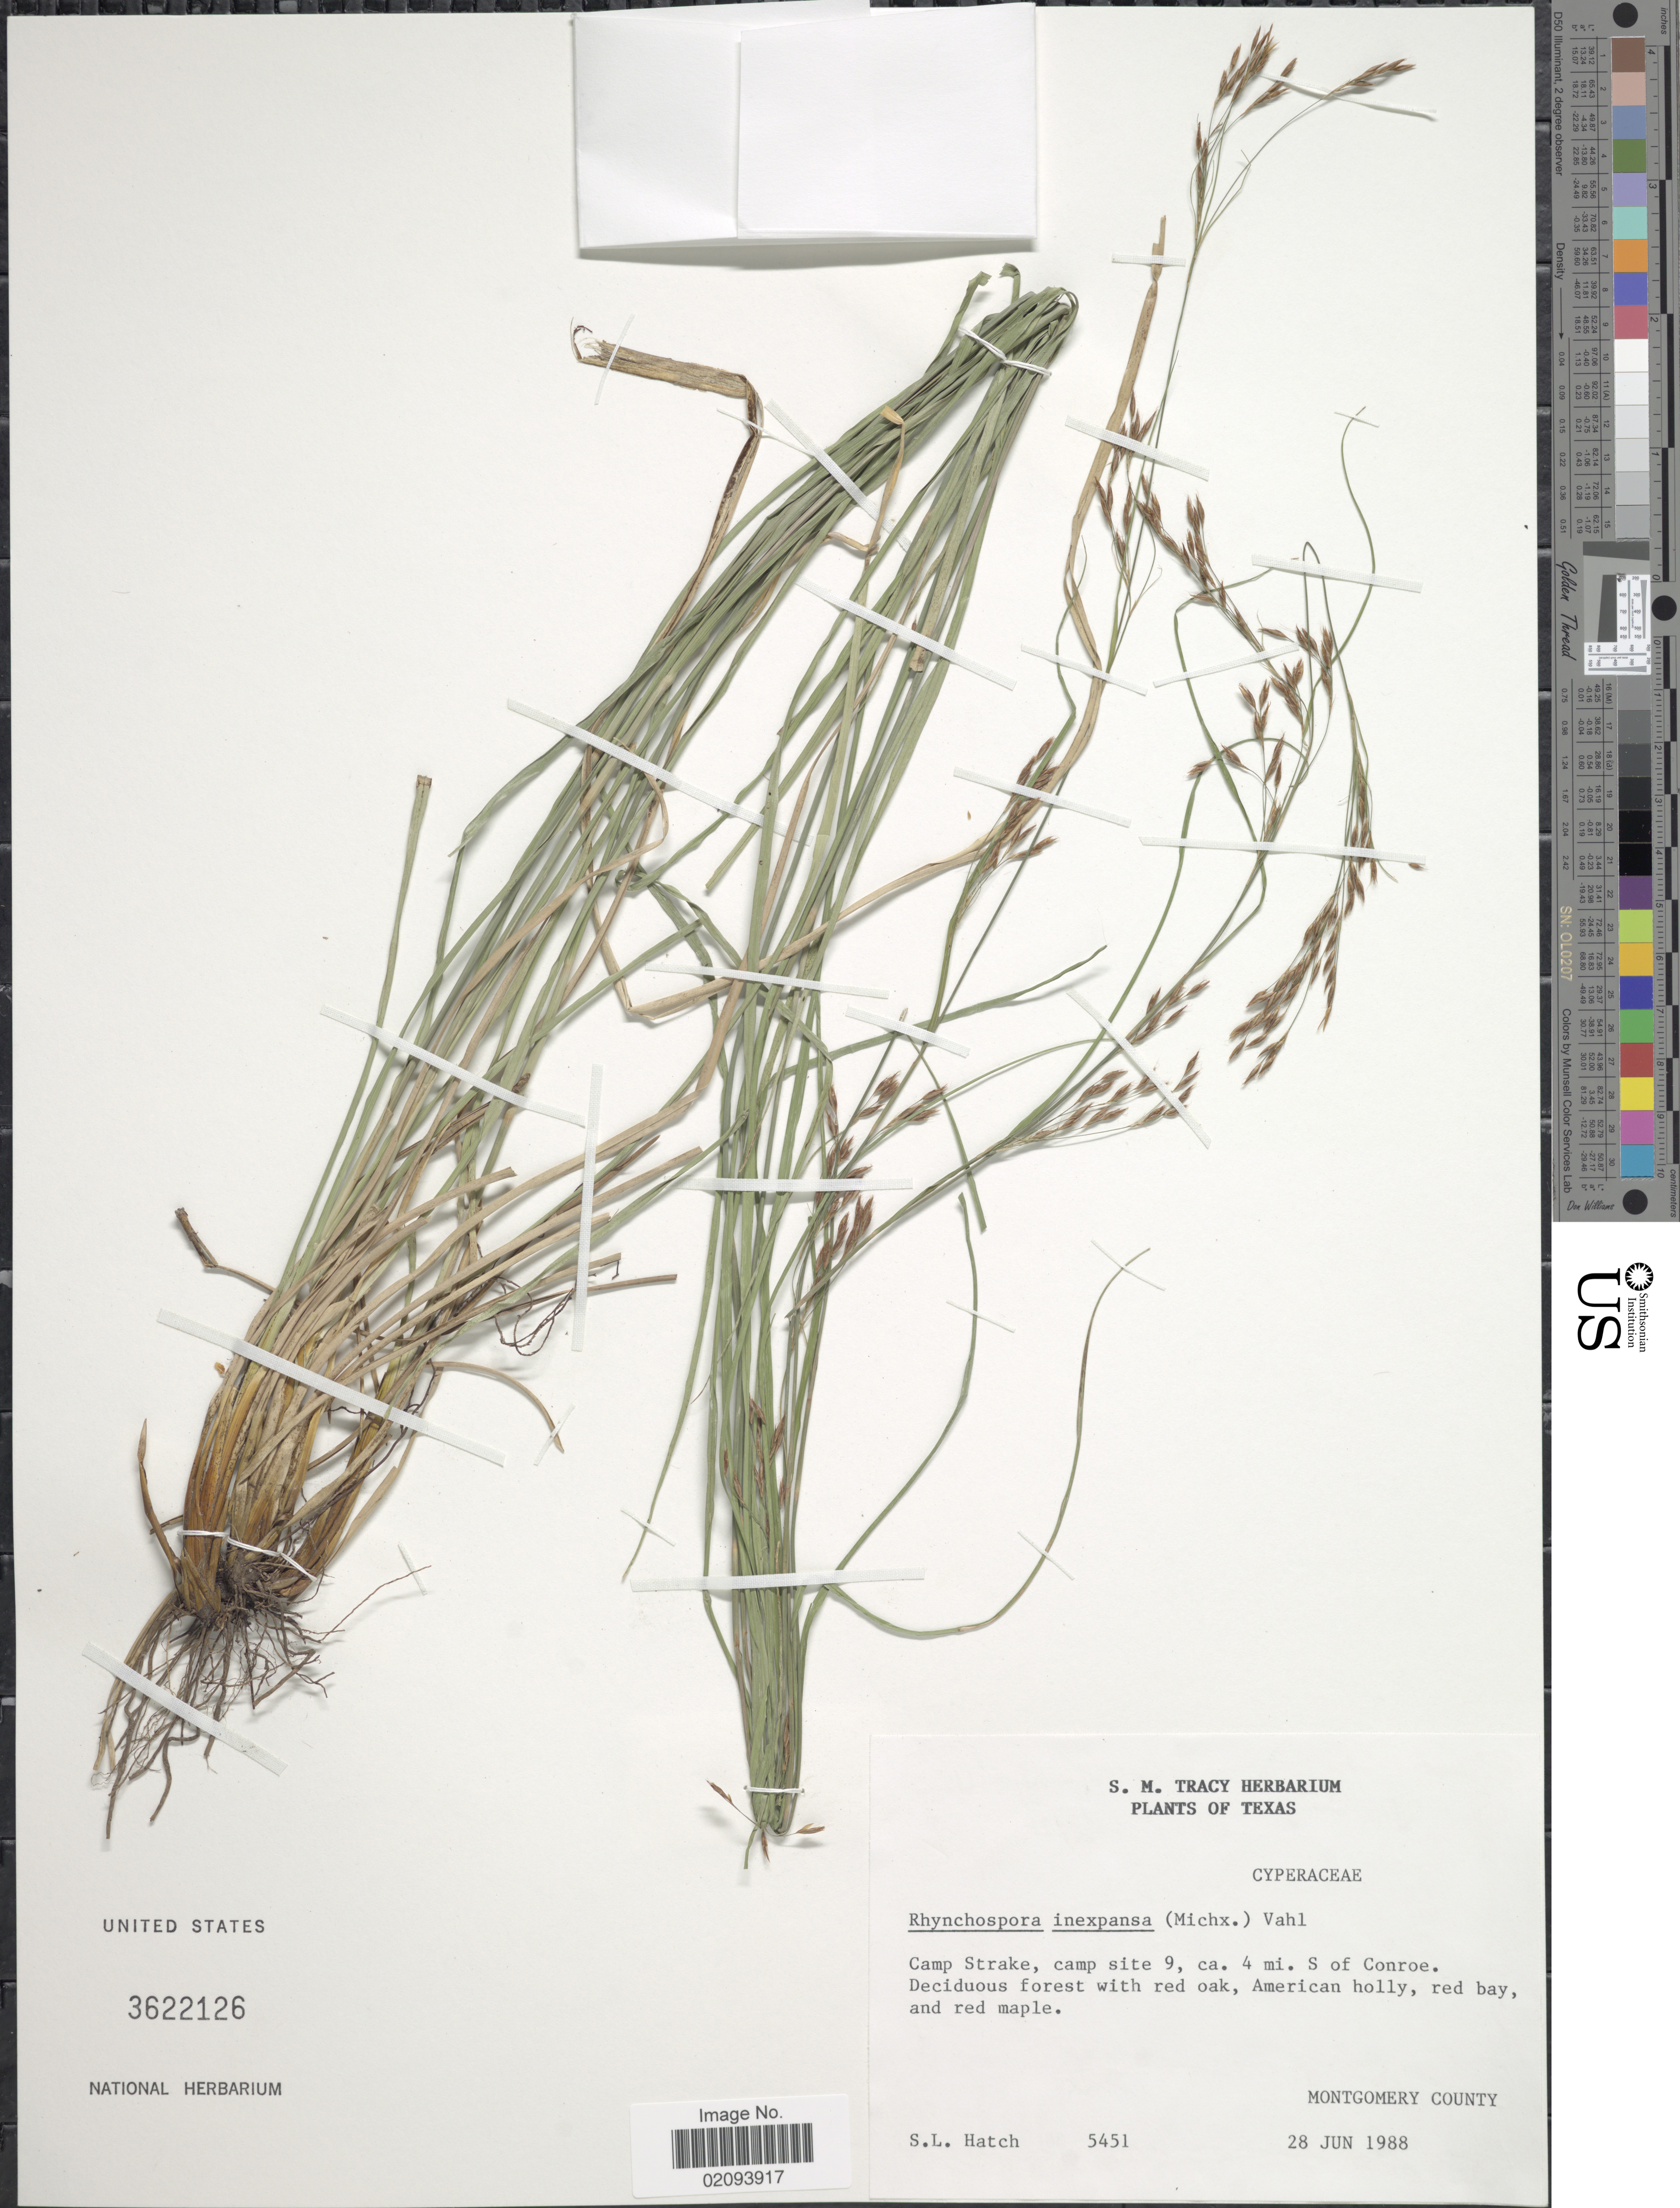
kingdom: Plantae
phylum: Tracheophyta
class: Liliopsida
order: Poales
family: Cyperaceae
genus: Rhynchospora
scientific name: Rhynchospora inexpansa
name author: (Michx.) Vahl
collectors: S. Hatch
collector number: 5451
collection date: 1988-06-28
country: United States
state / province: Texas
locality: Camp Strake, camp site 9, ca. 4 mi. S of Conroe. Montgomery County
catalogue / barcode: US 3622126